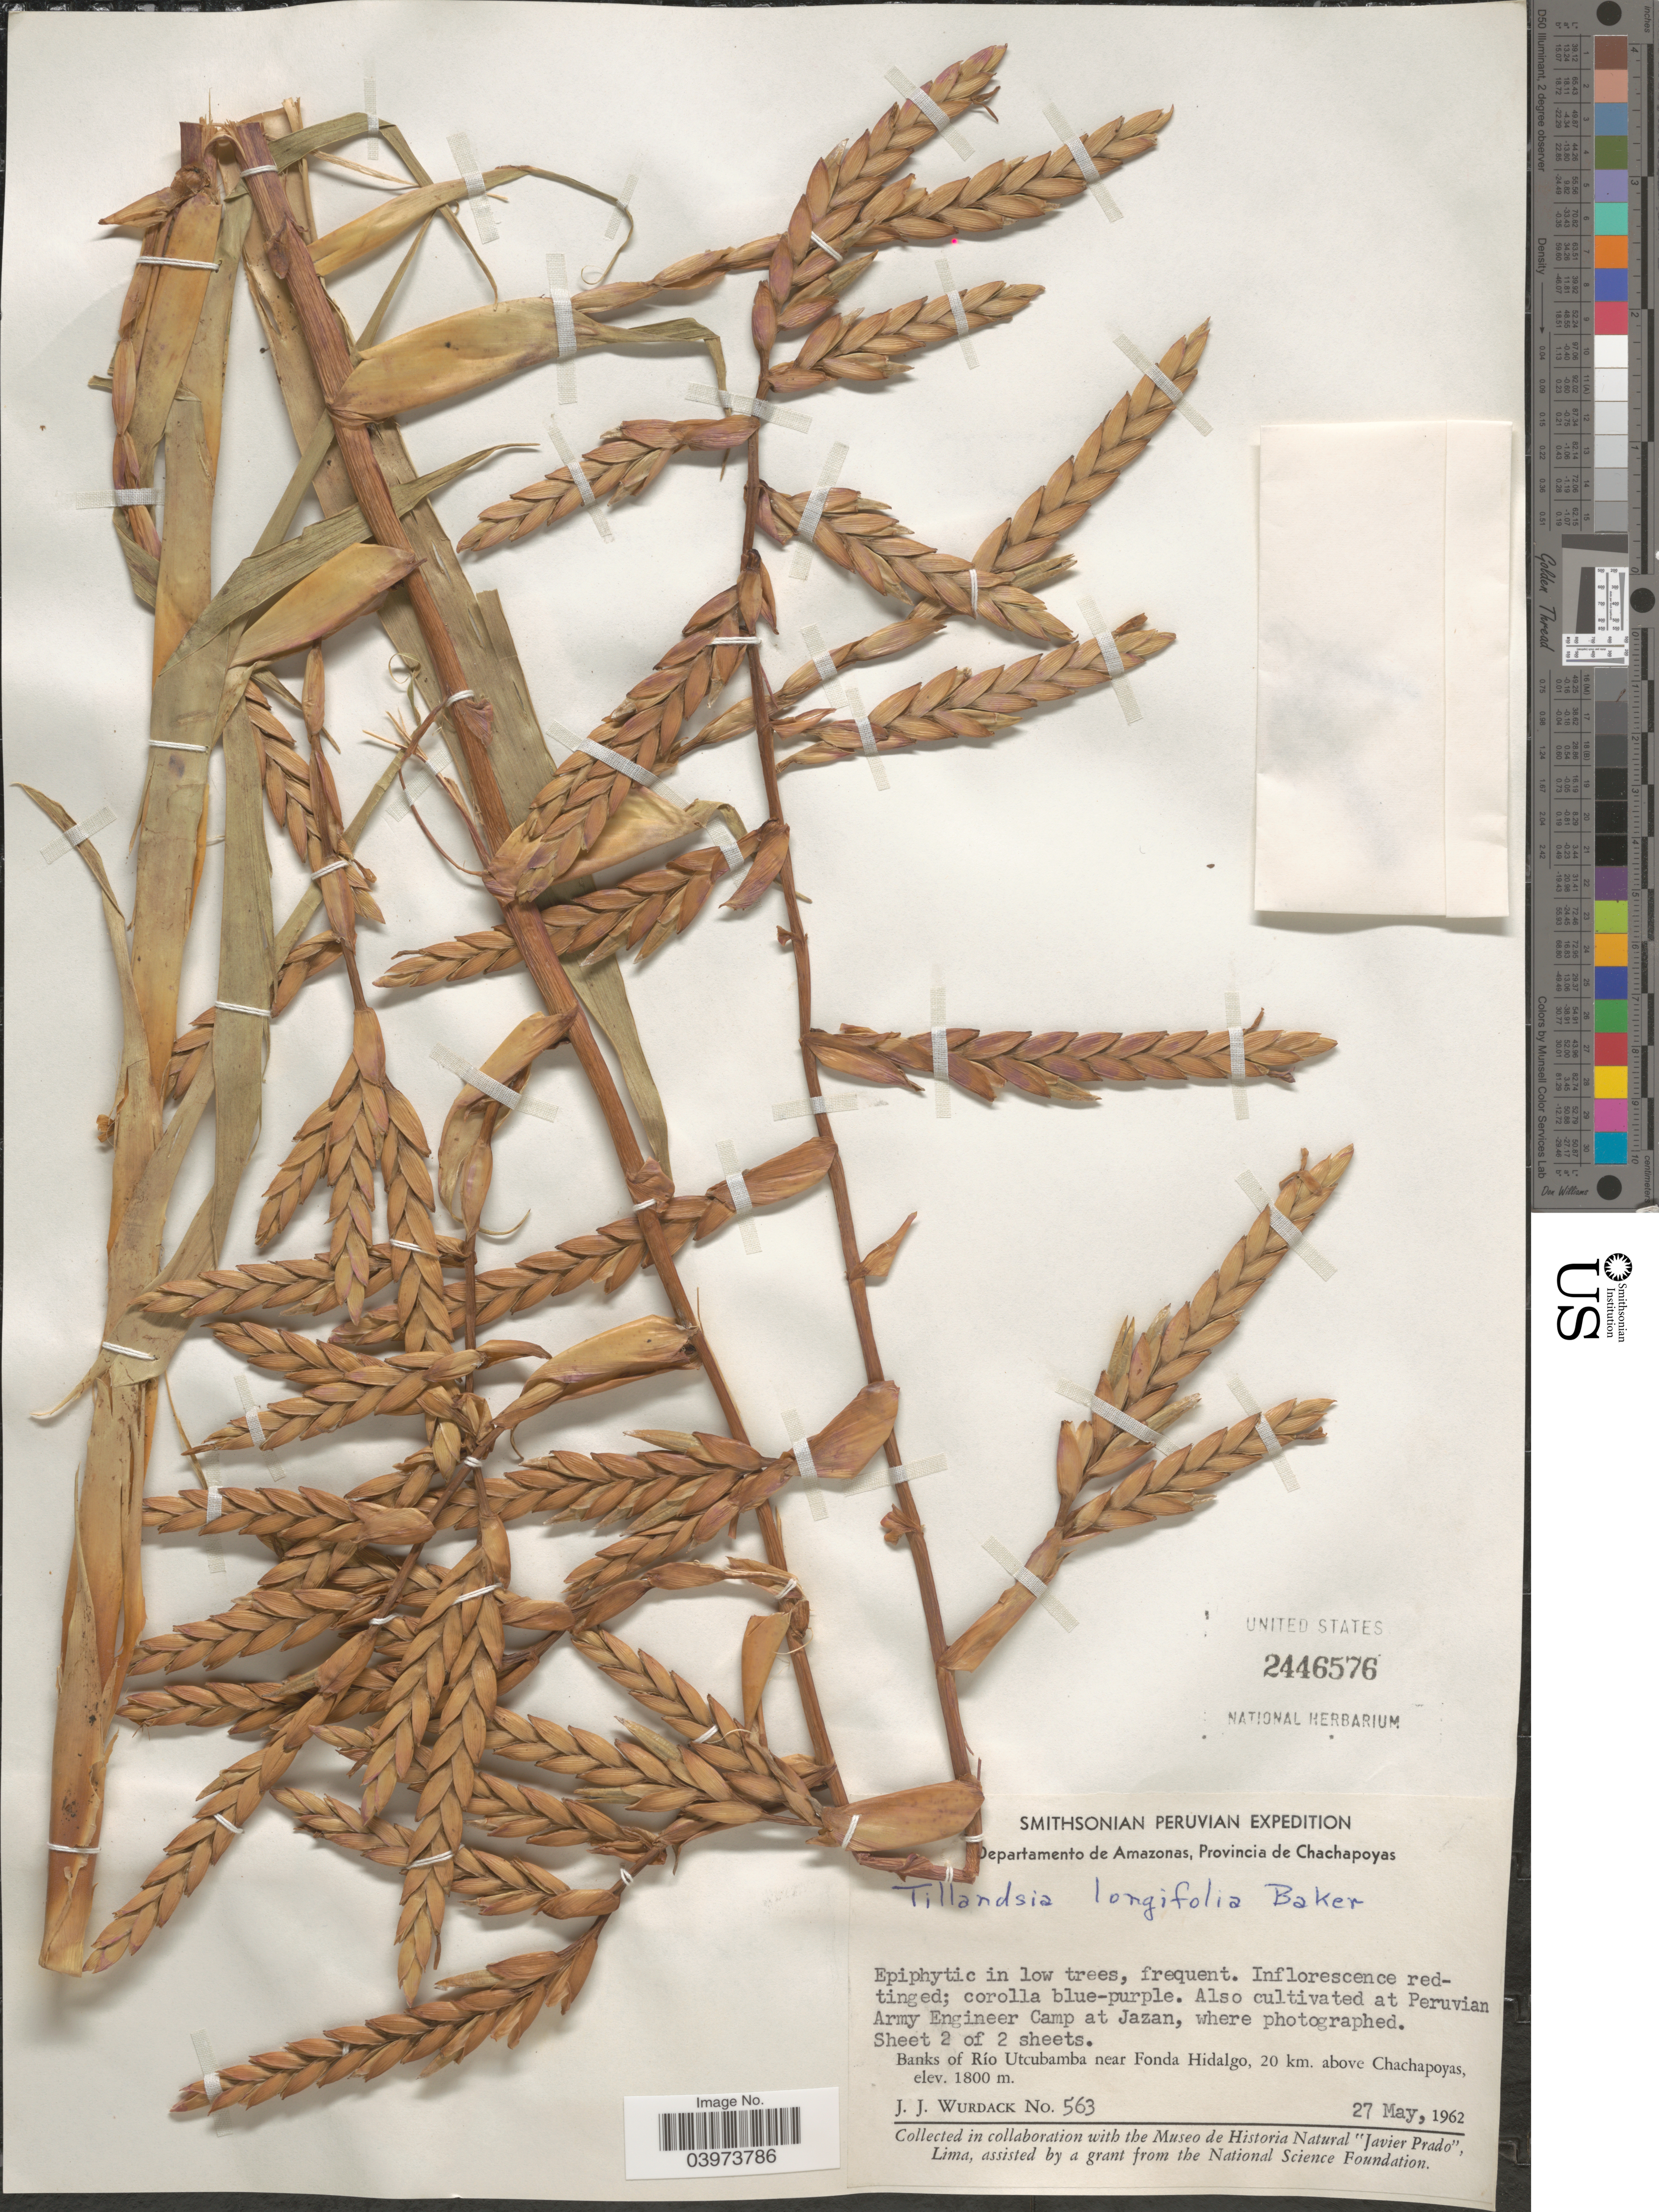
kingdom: Plantae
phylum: Tracheophyta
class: Liliopsida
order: Poales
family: Bromeliaceae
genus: Tillandsia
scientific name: Tillandsia longifolia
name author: Baker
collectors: J. J. Wurdack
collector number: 563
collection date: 1962-05-27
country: Peru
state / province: Amazonas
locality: Smithsonian Peruvian Expedition. Departamento de Amazonas, Provincia de Chachapoyas. Also cultivated at Peruvian Army Engineer Camp at Jazan. Banks of Río Utcubamba near Fonda Hidalgo, 20 km. above Chachapoyas.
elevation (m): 1800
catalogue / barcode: US 2446576